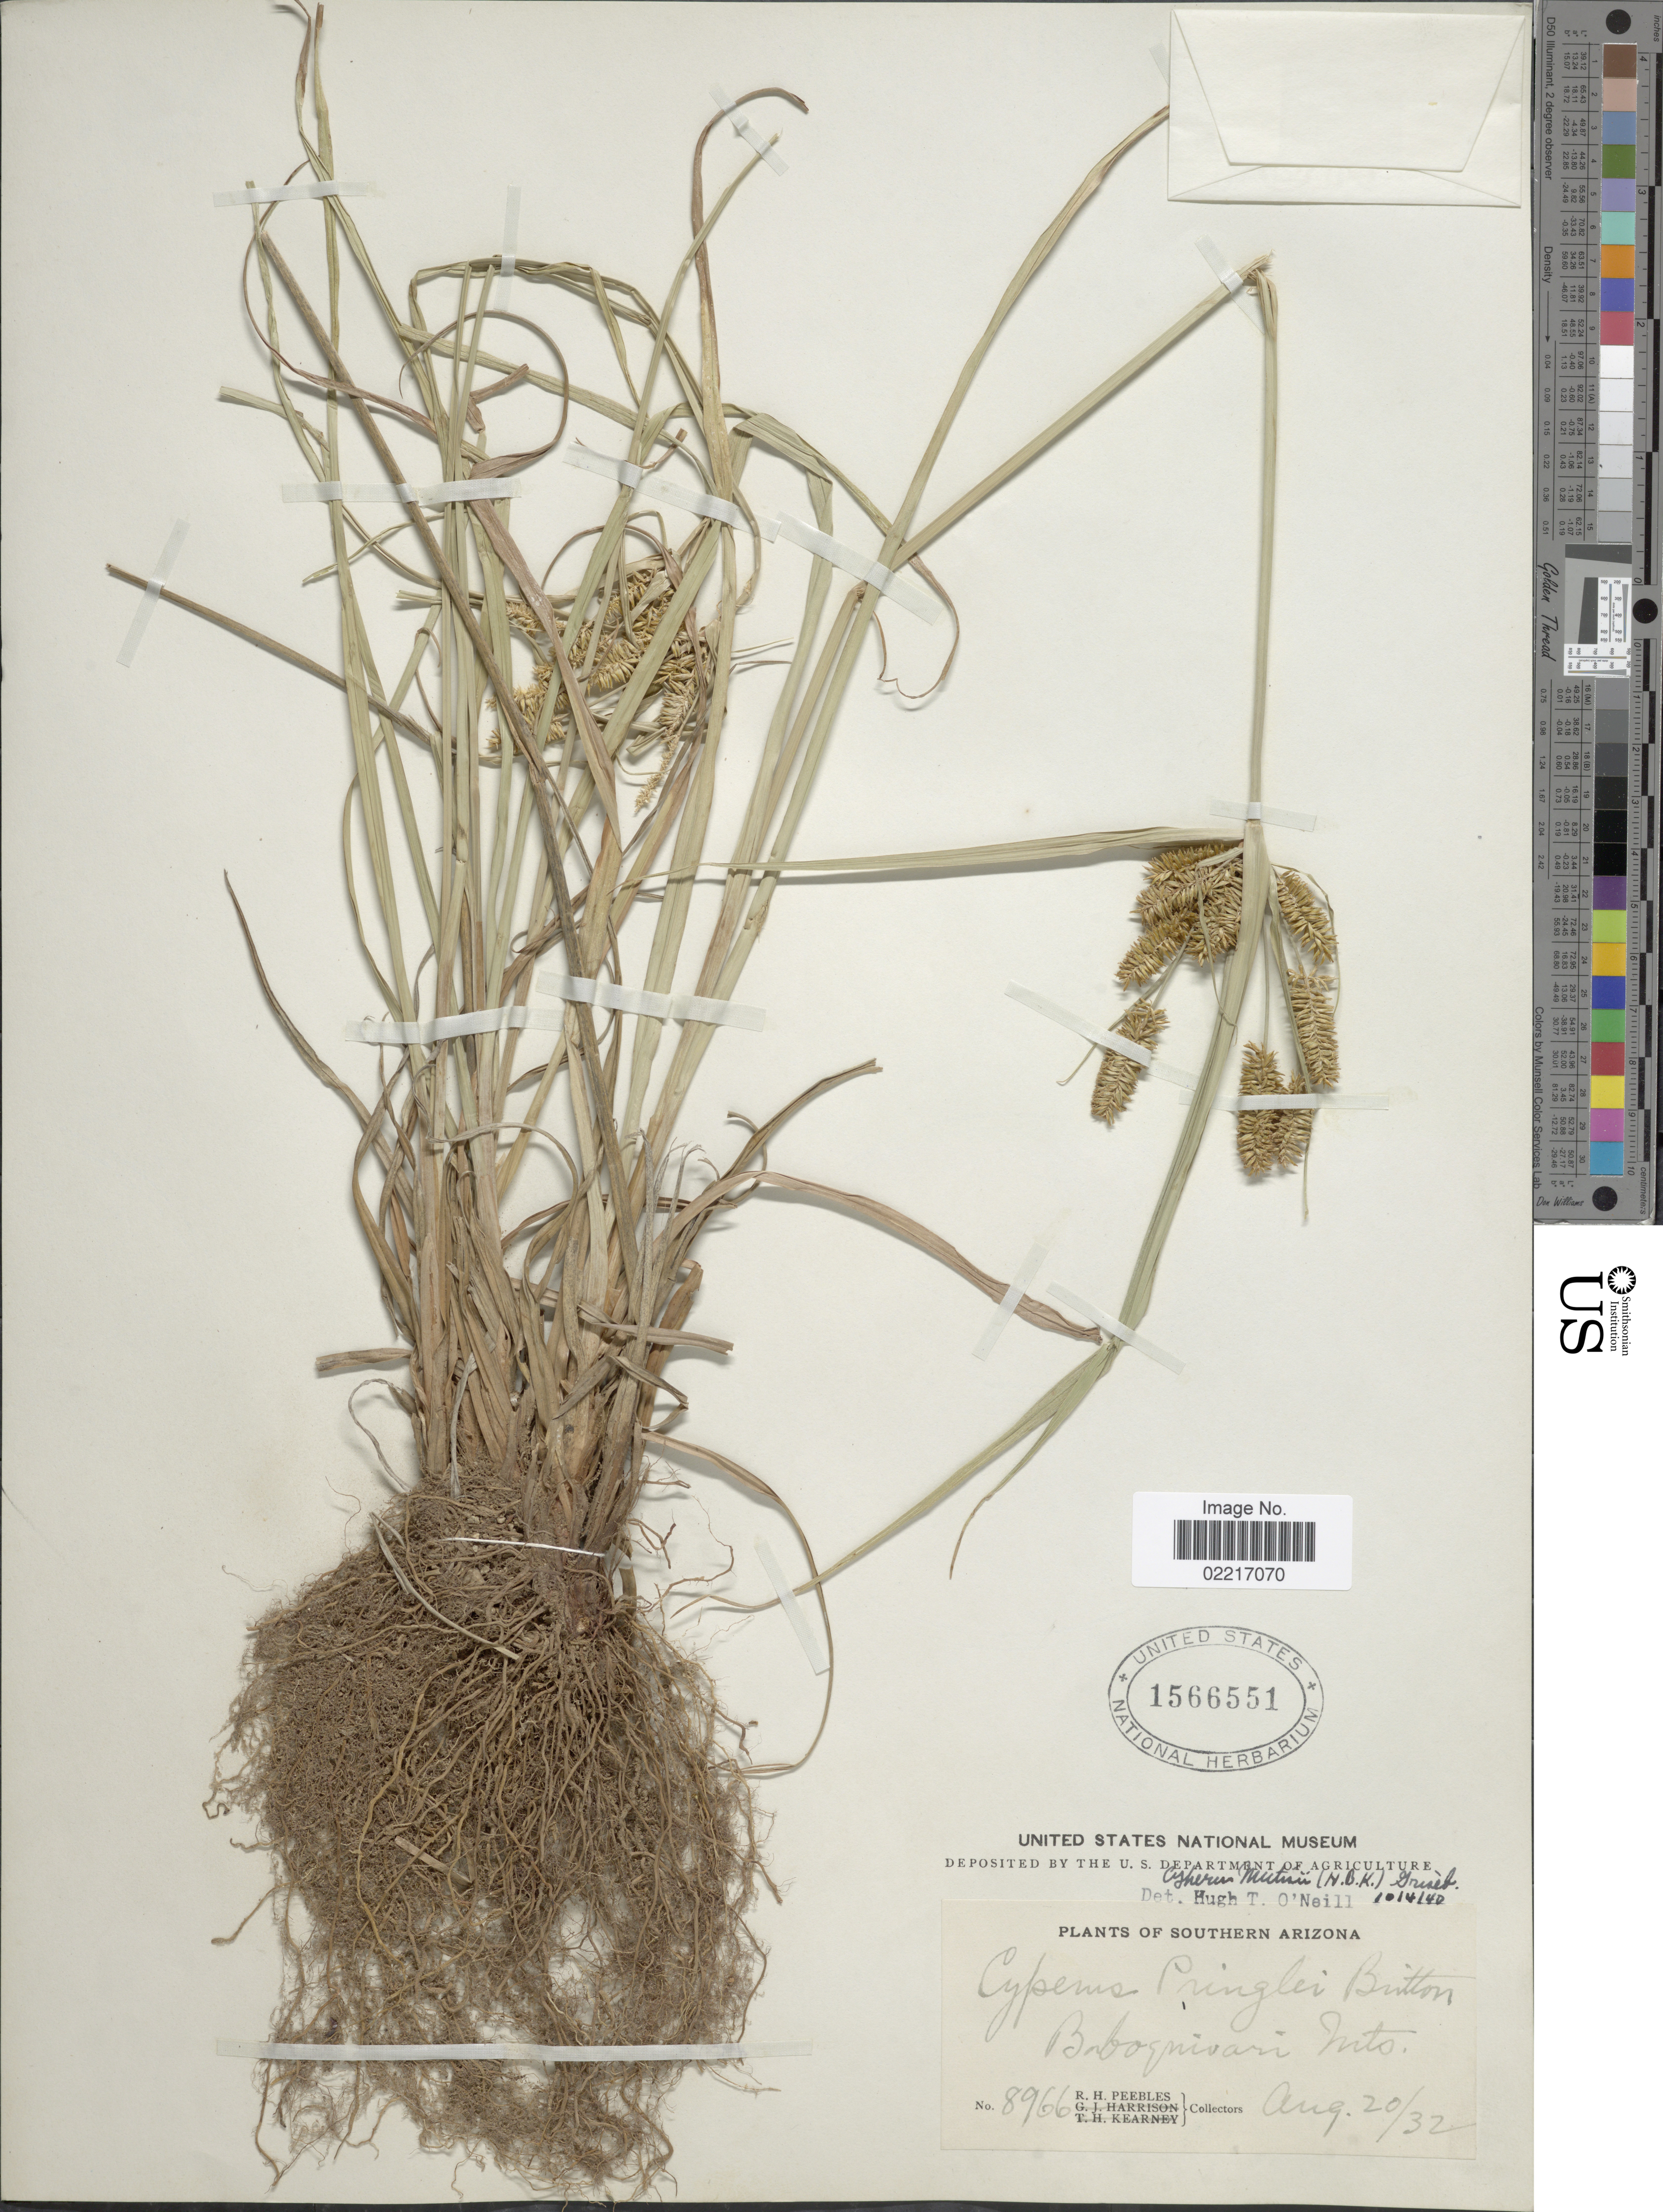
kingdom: Plantae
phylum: Tracheophyta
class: Liliopsida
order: Poales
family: Cyperaceae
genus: Cyperus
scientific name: Cyperus mutisii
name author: (Kunth) Andersson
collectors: R. H. Peebles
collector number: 8966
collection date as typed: Transcribed d/m/y: 20/8/32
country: United States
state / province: Arizona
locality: Southern Arizona, Baboquivari Mts.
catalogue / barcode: US 1566551